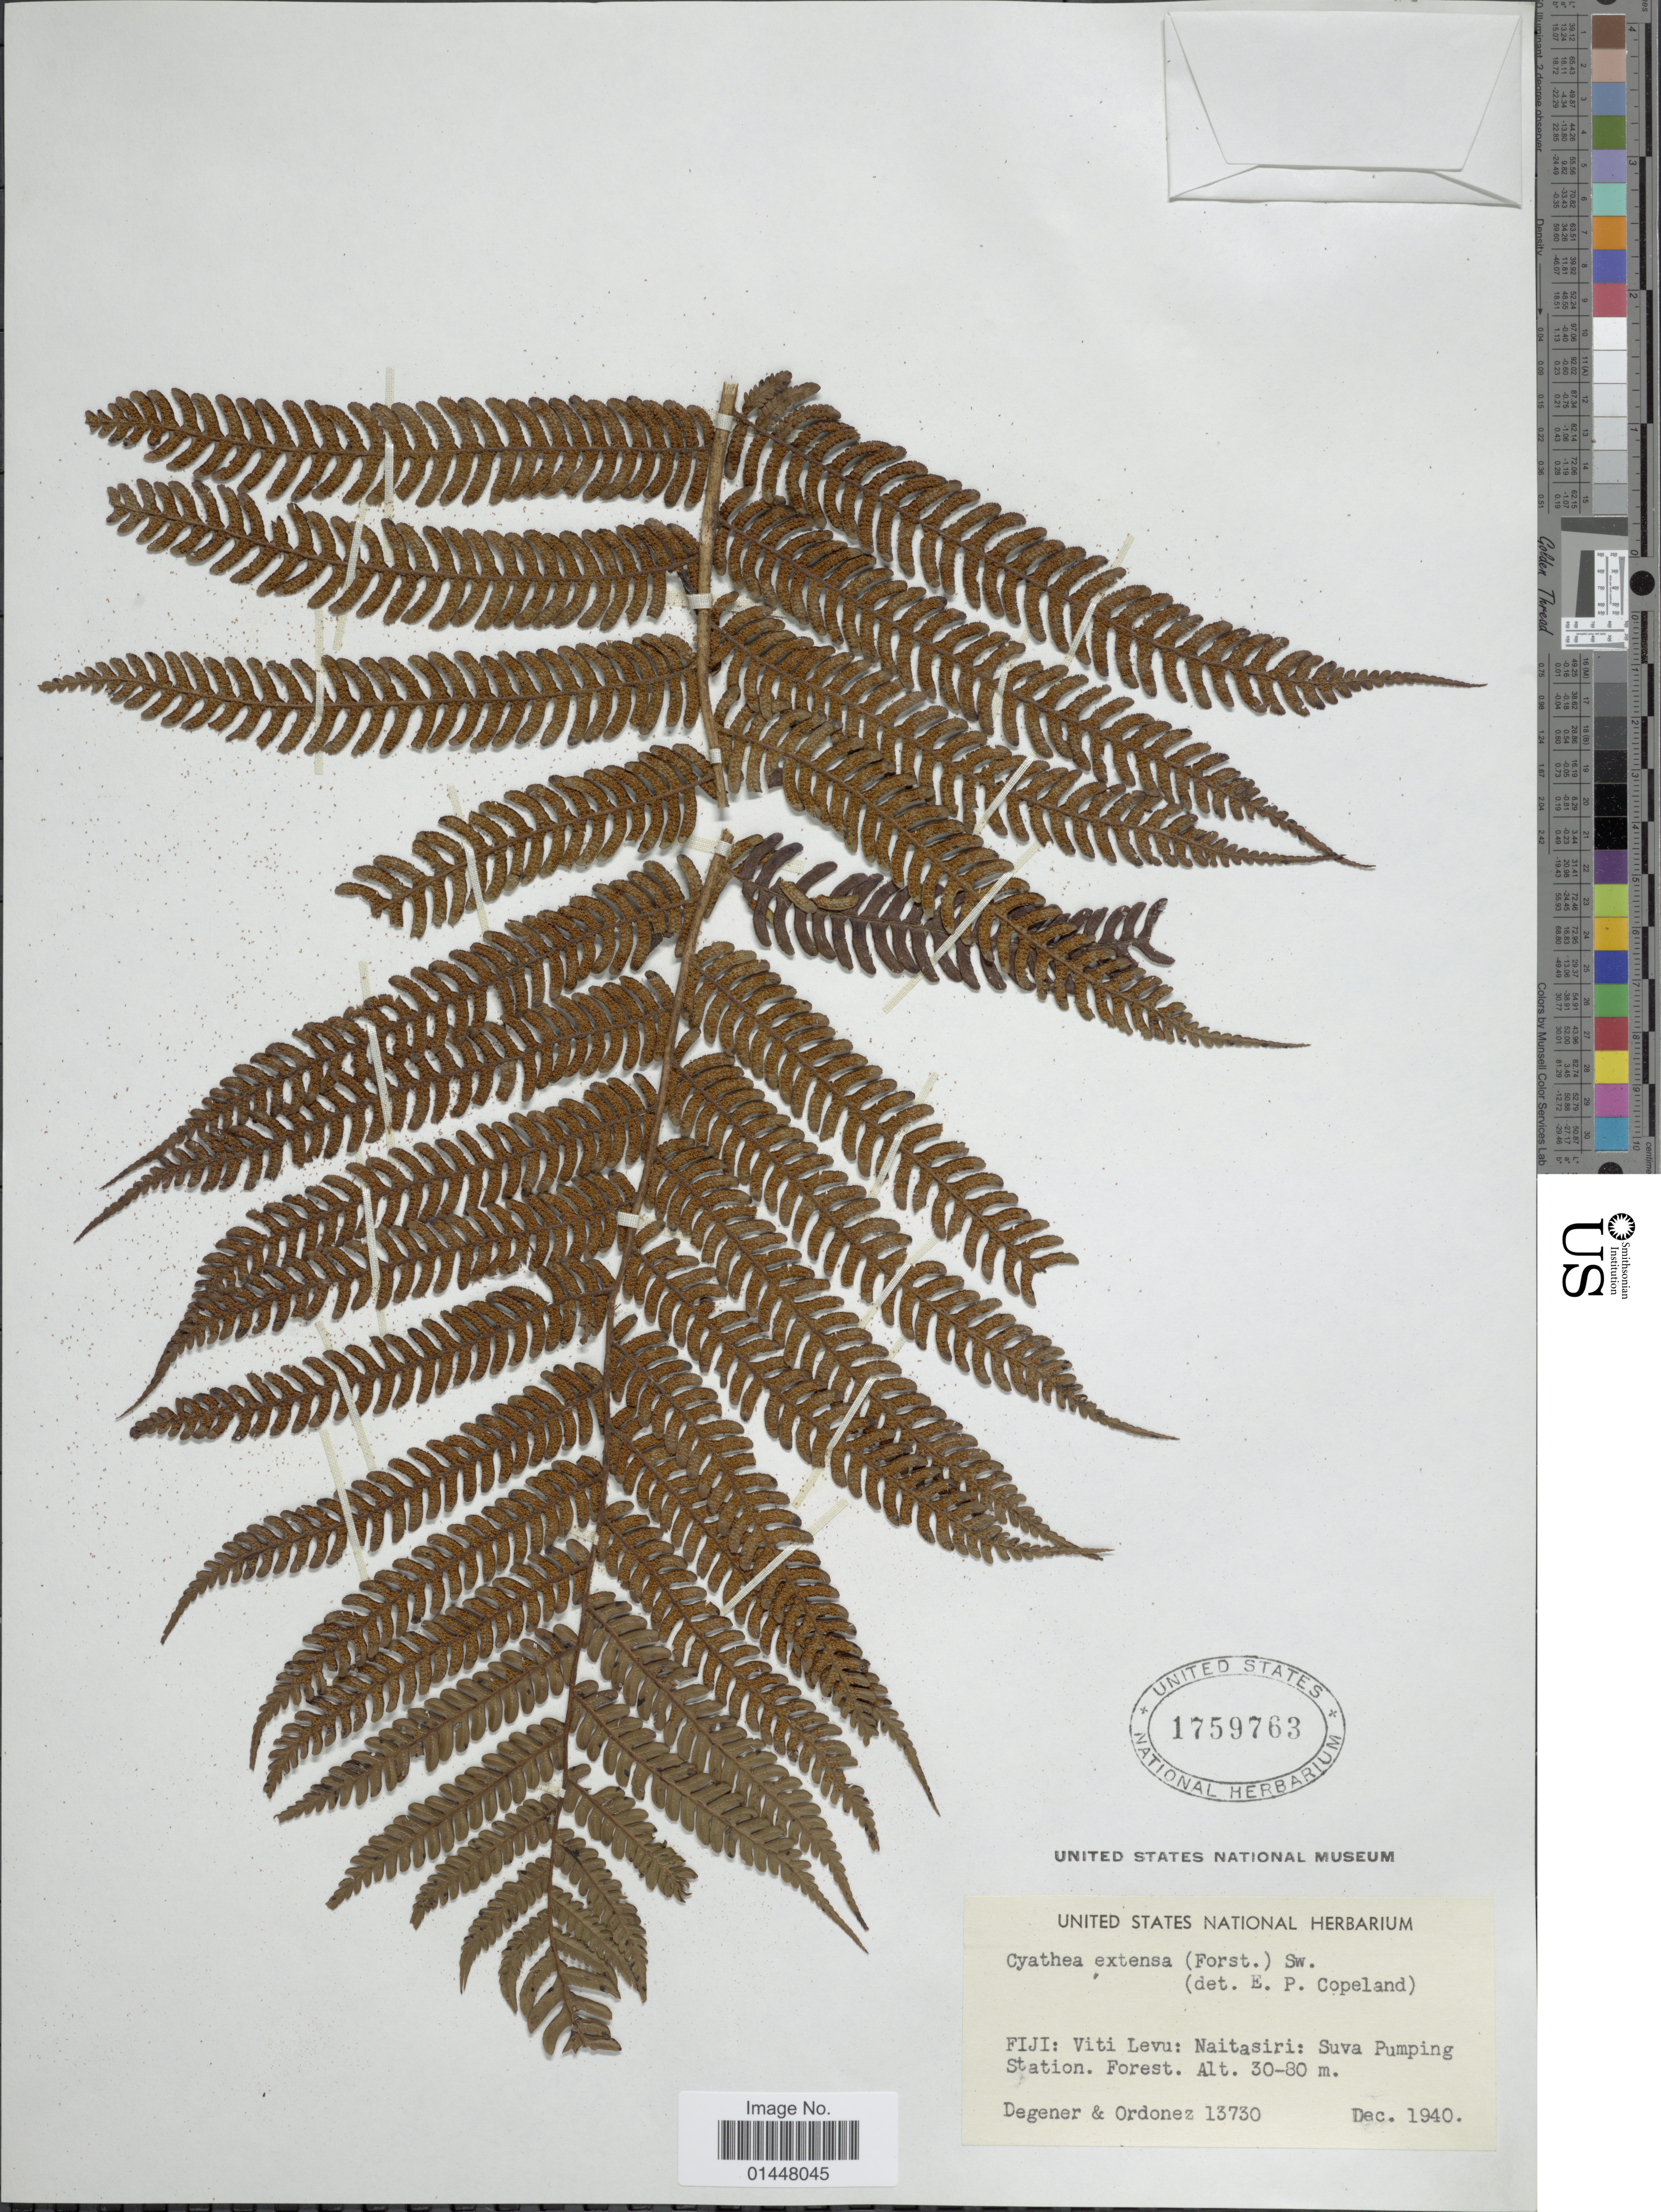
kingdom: Plantae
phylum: Tracheophyta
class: Polypodiopsida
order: Cyatheales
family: Cyatheaceae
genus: Sphaeropteris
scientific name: Sphaeropteris medullaris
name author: (G. Forst.) Bernh.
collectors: O. Degener & -. Ordonez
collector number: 13730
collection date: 1940-12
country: Fiji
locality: Fiji: Viti Levu: Naitasiri: Suva pumping Station. Forest.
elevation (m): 30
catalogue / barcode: US 1759763